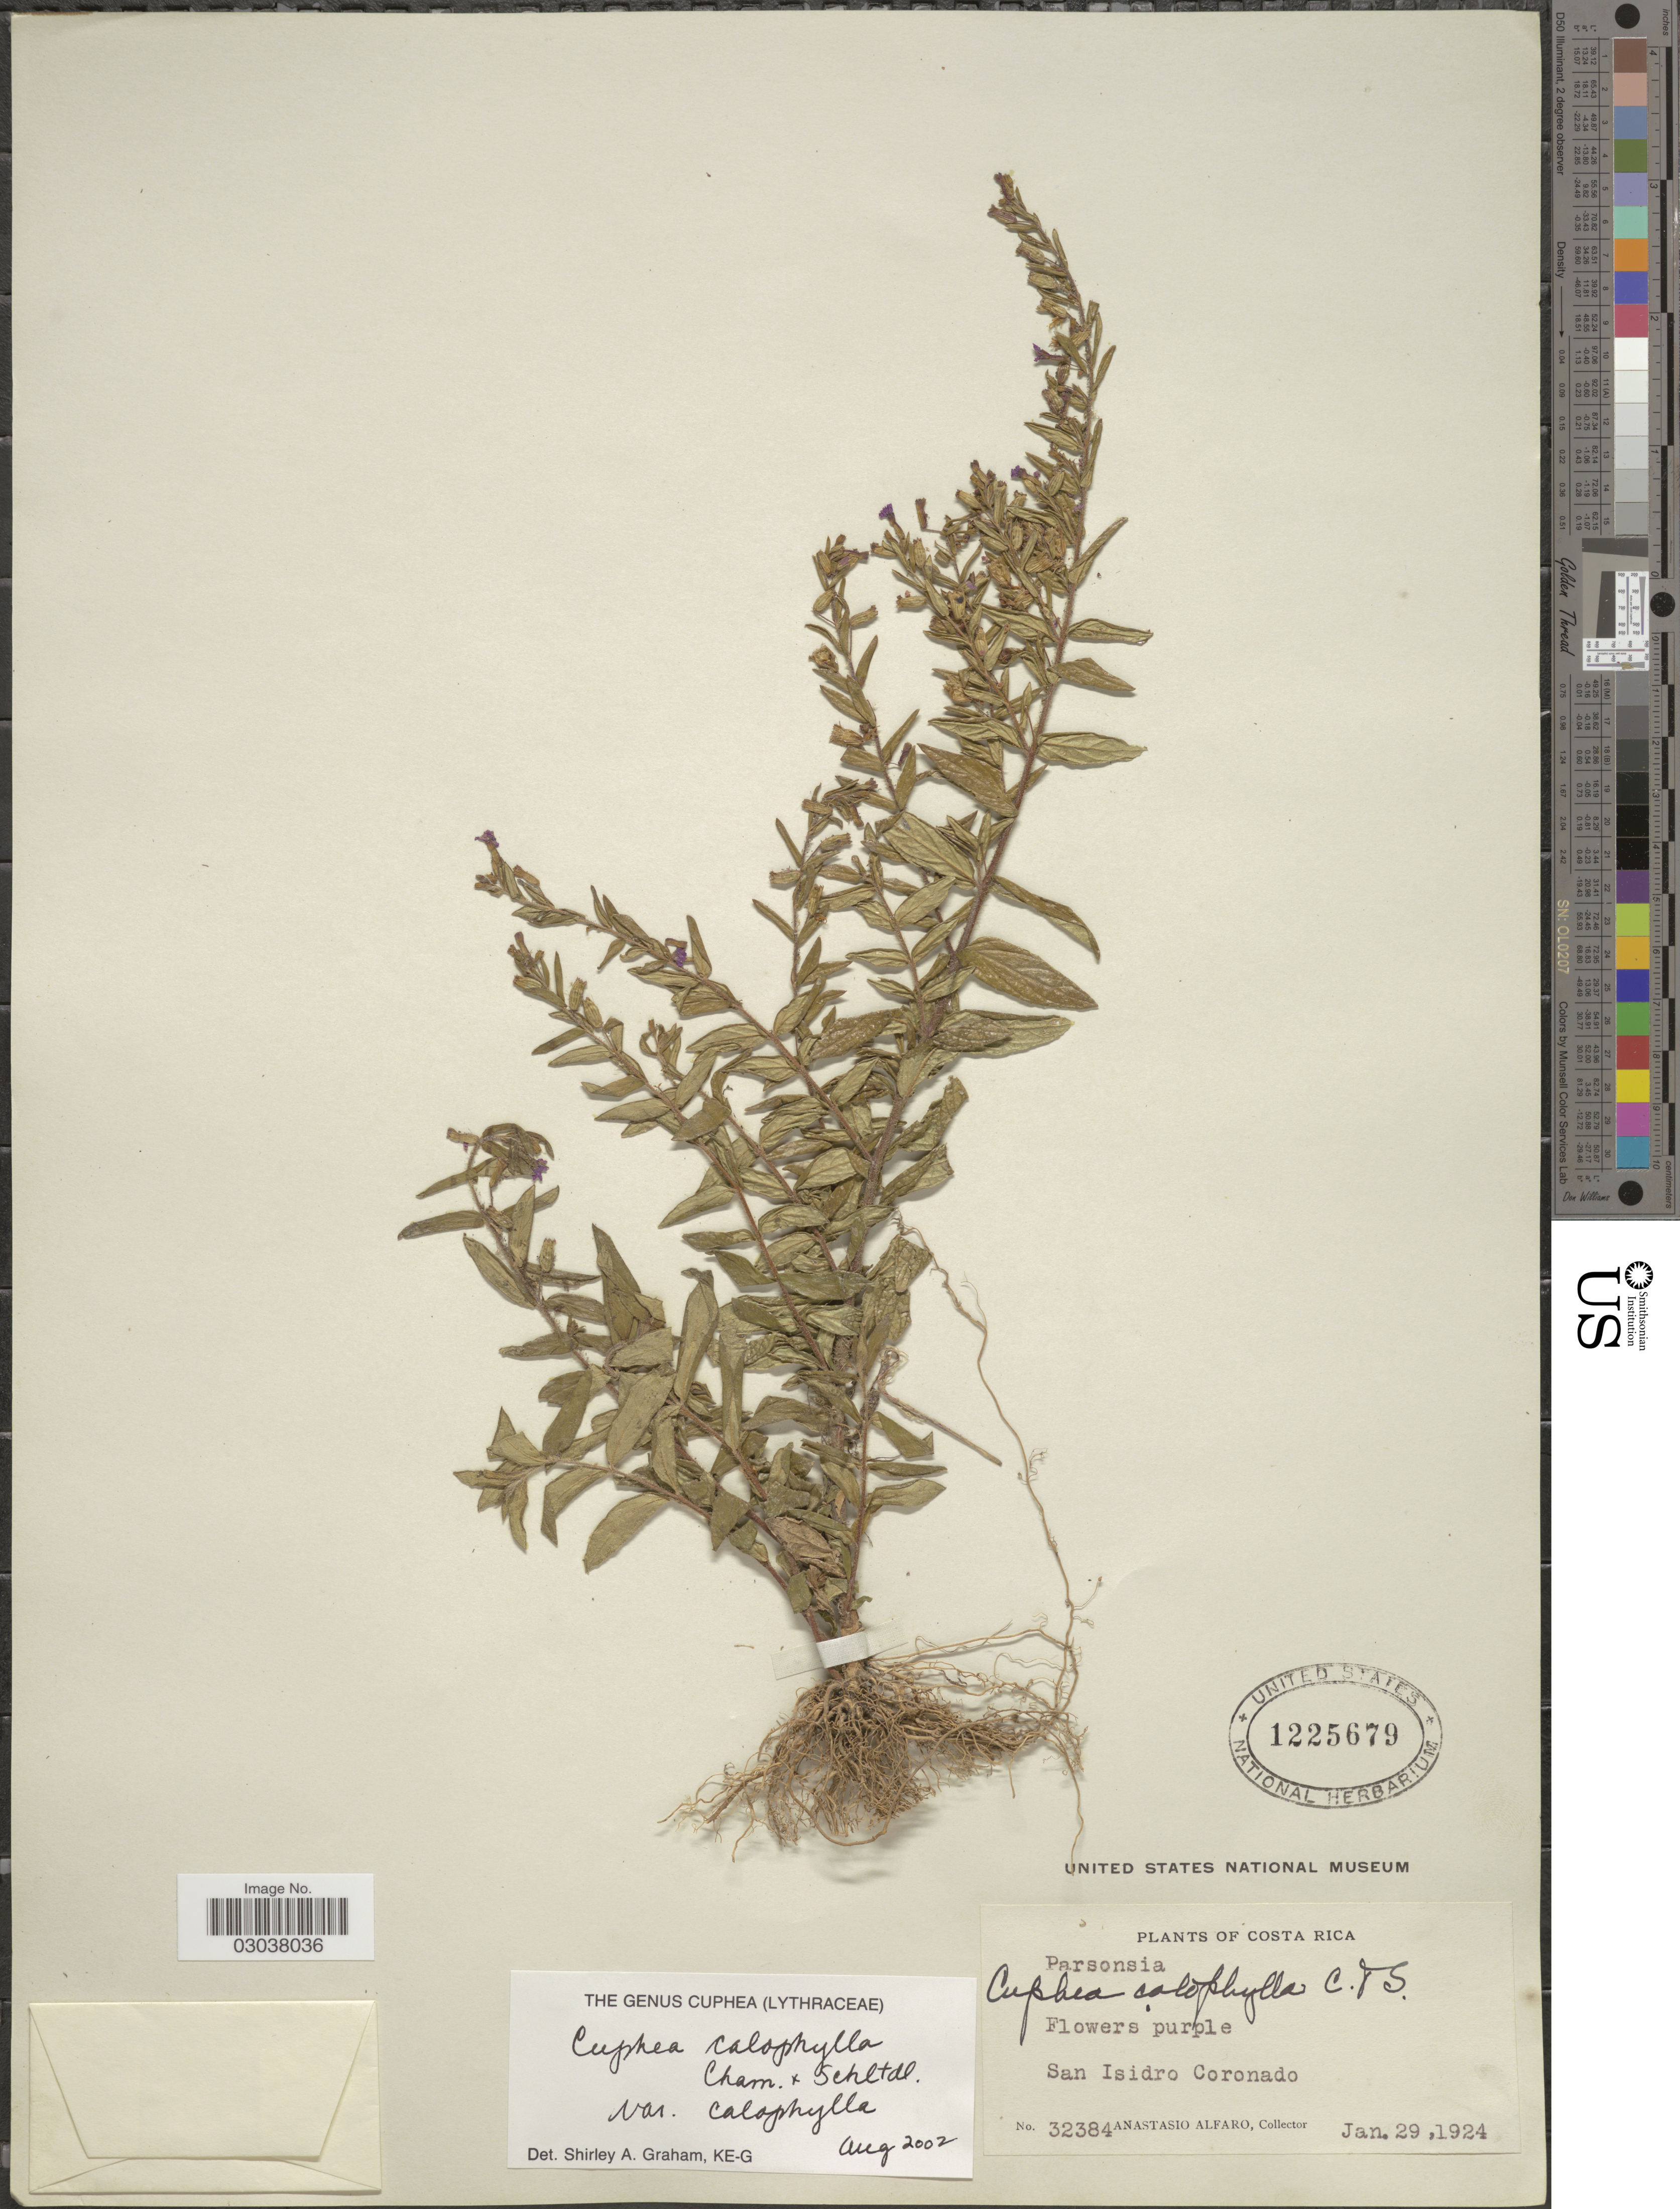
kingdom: Plantae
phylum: Tracheophyta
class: Magnoliopsida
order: Myrtales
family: Lythraceae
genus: Cuphea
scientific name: Cuphea calophylla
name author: Cham. & Schltdl.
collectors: A. Alfaro Gonzalez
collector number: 32384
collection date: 1924-01-29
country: Costa Rica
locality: San Isidro Coronado.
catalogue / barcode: US 1225679